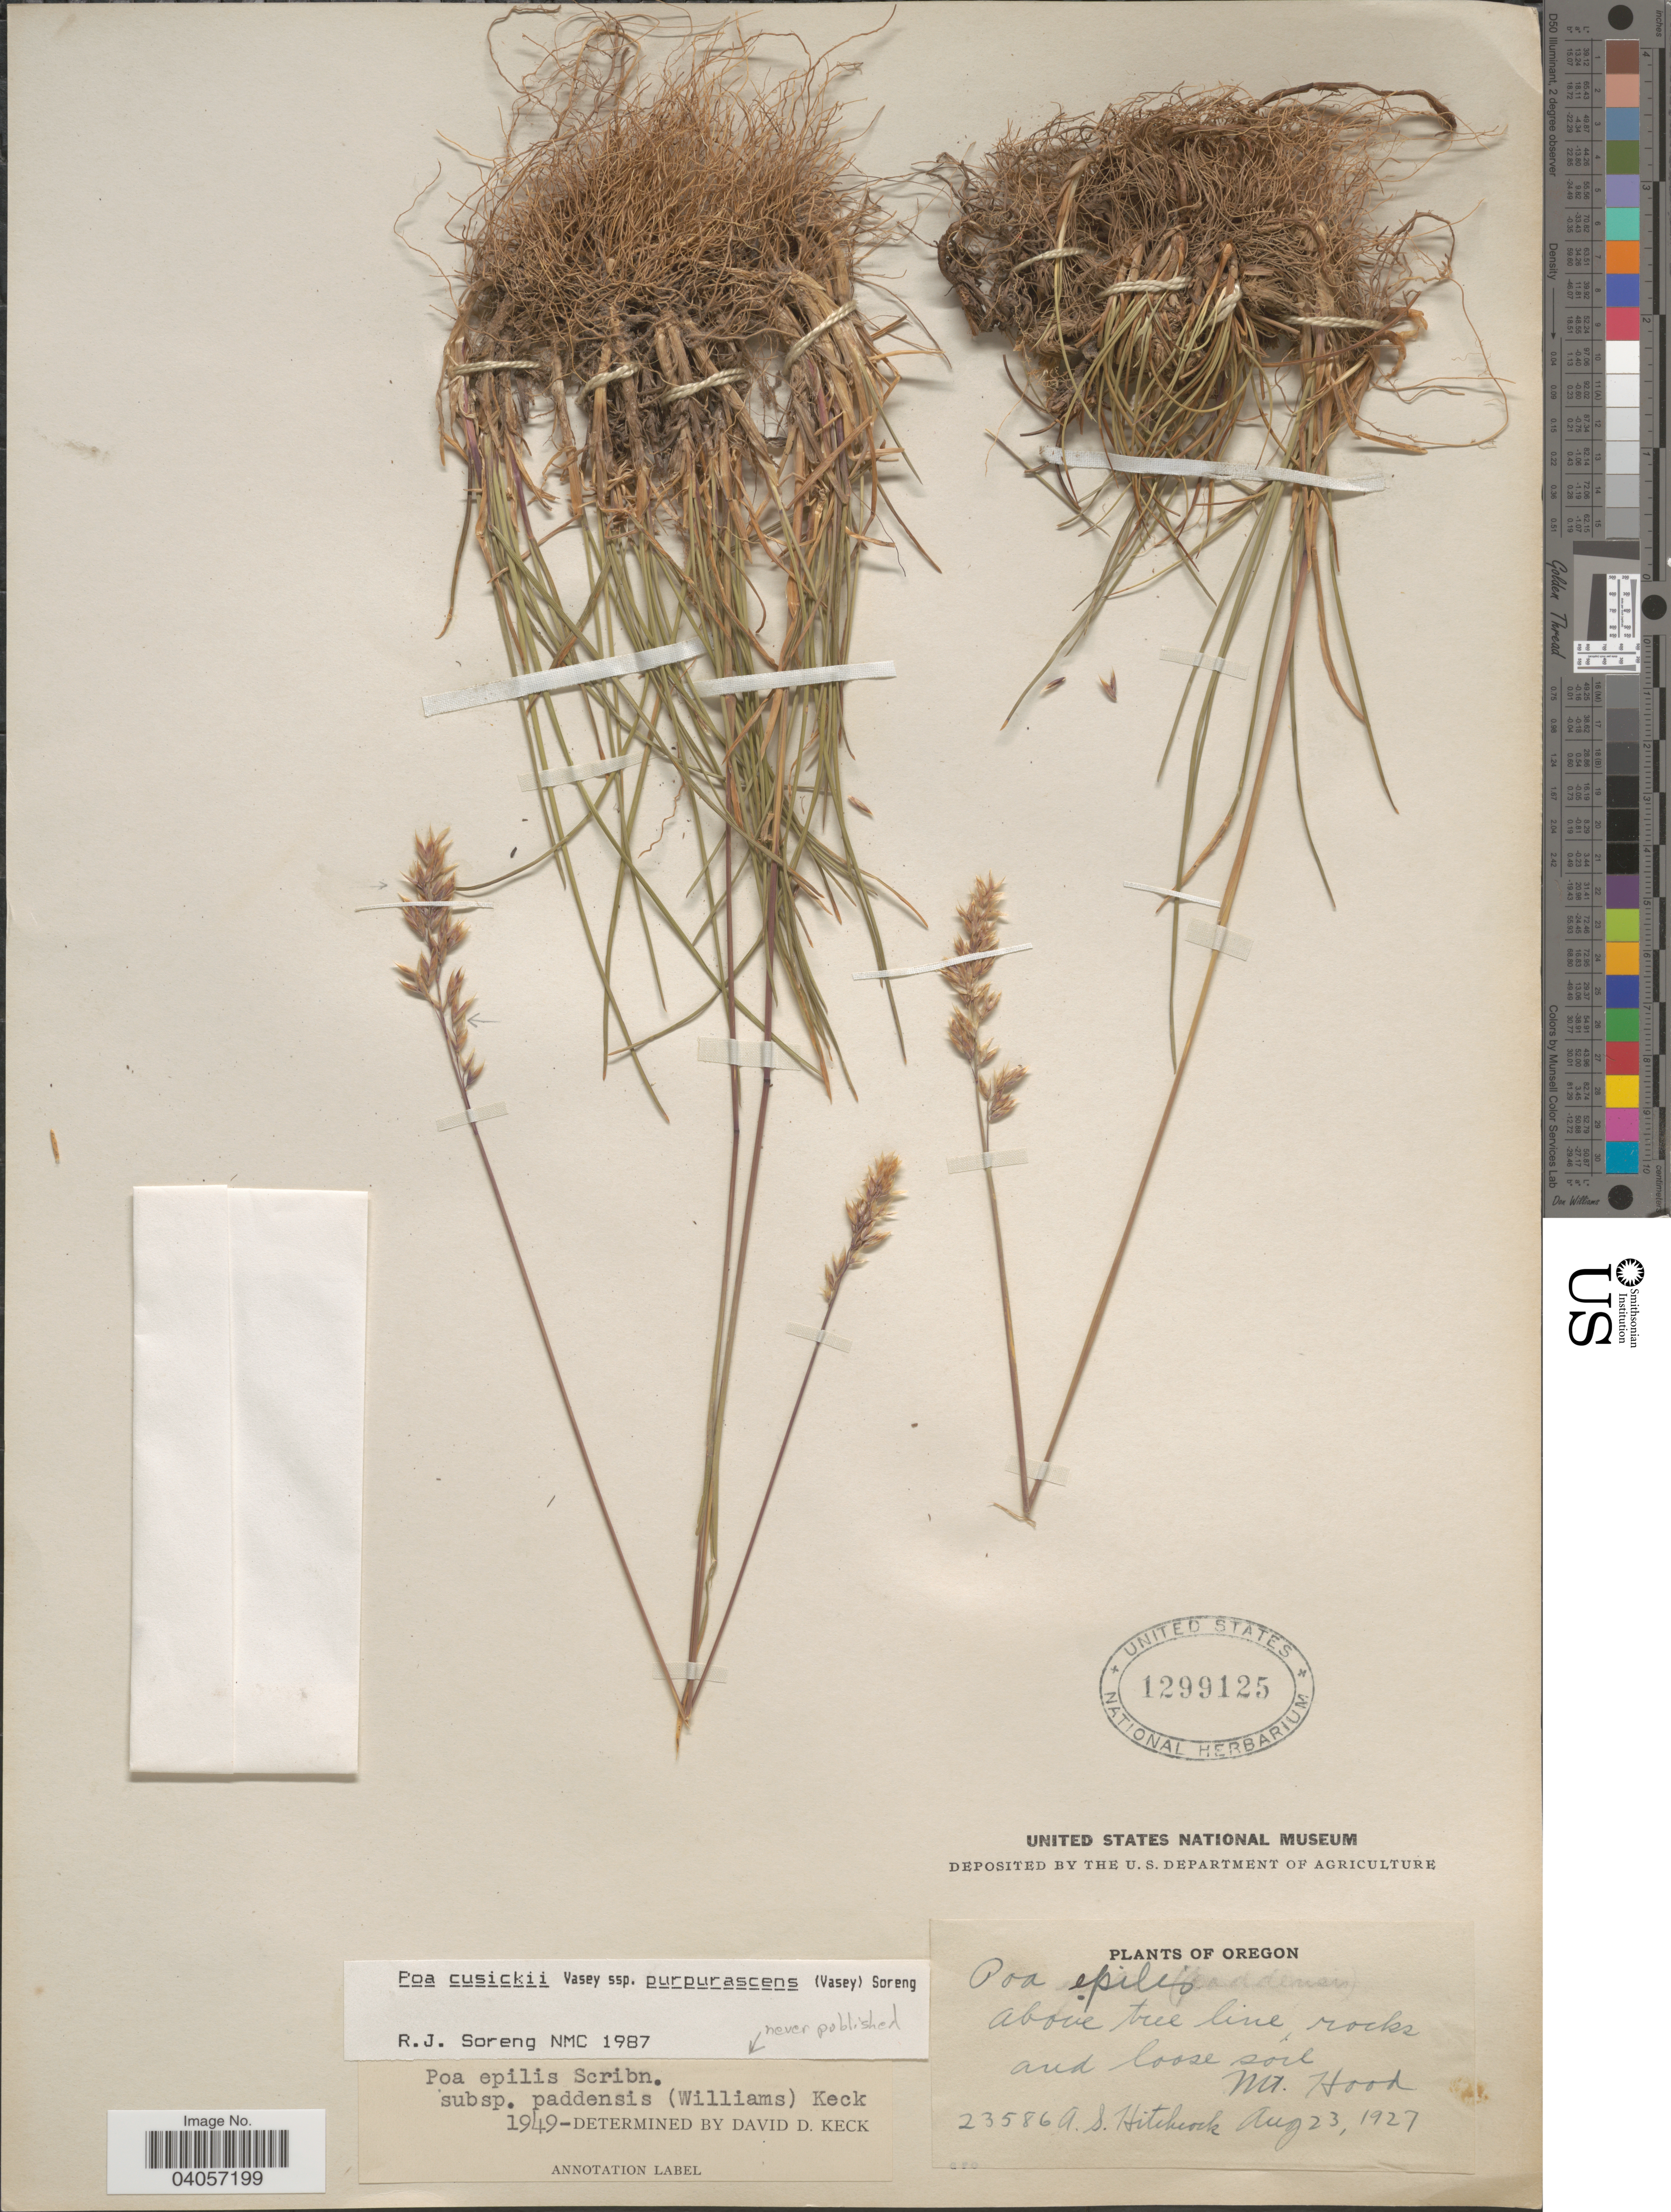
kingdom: Plantae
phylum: Tracheophyta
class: Liliopsida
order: Poales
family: Poaceae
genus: Poa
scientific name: Poa cusickii subsp. purpurascens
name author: (Vasey) Soreng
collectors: A. S. Hitchcock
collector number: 23586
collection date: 1927-08-23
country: United States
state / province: Oregon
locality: Above tree line, rocks and loose soil, Mt. Hood.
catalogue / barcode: US 1299125